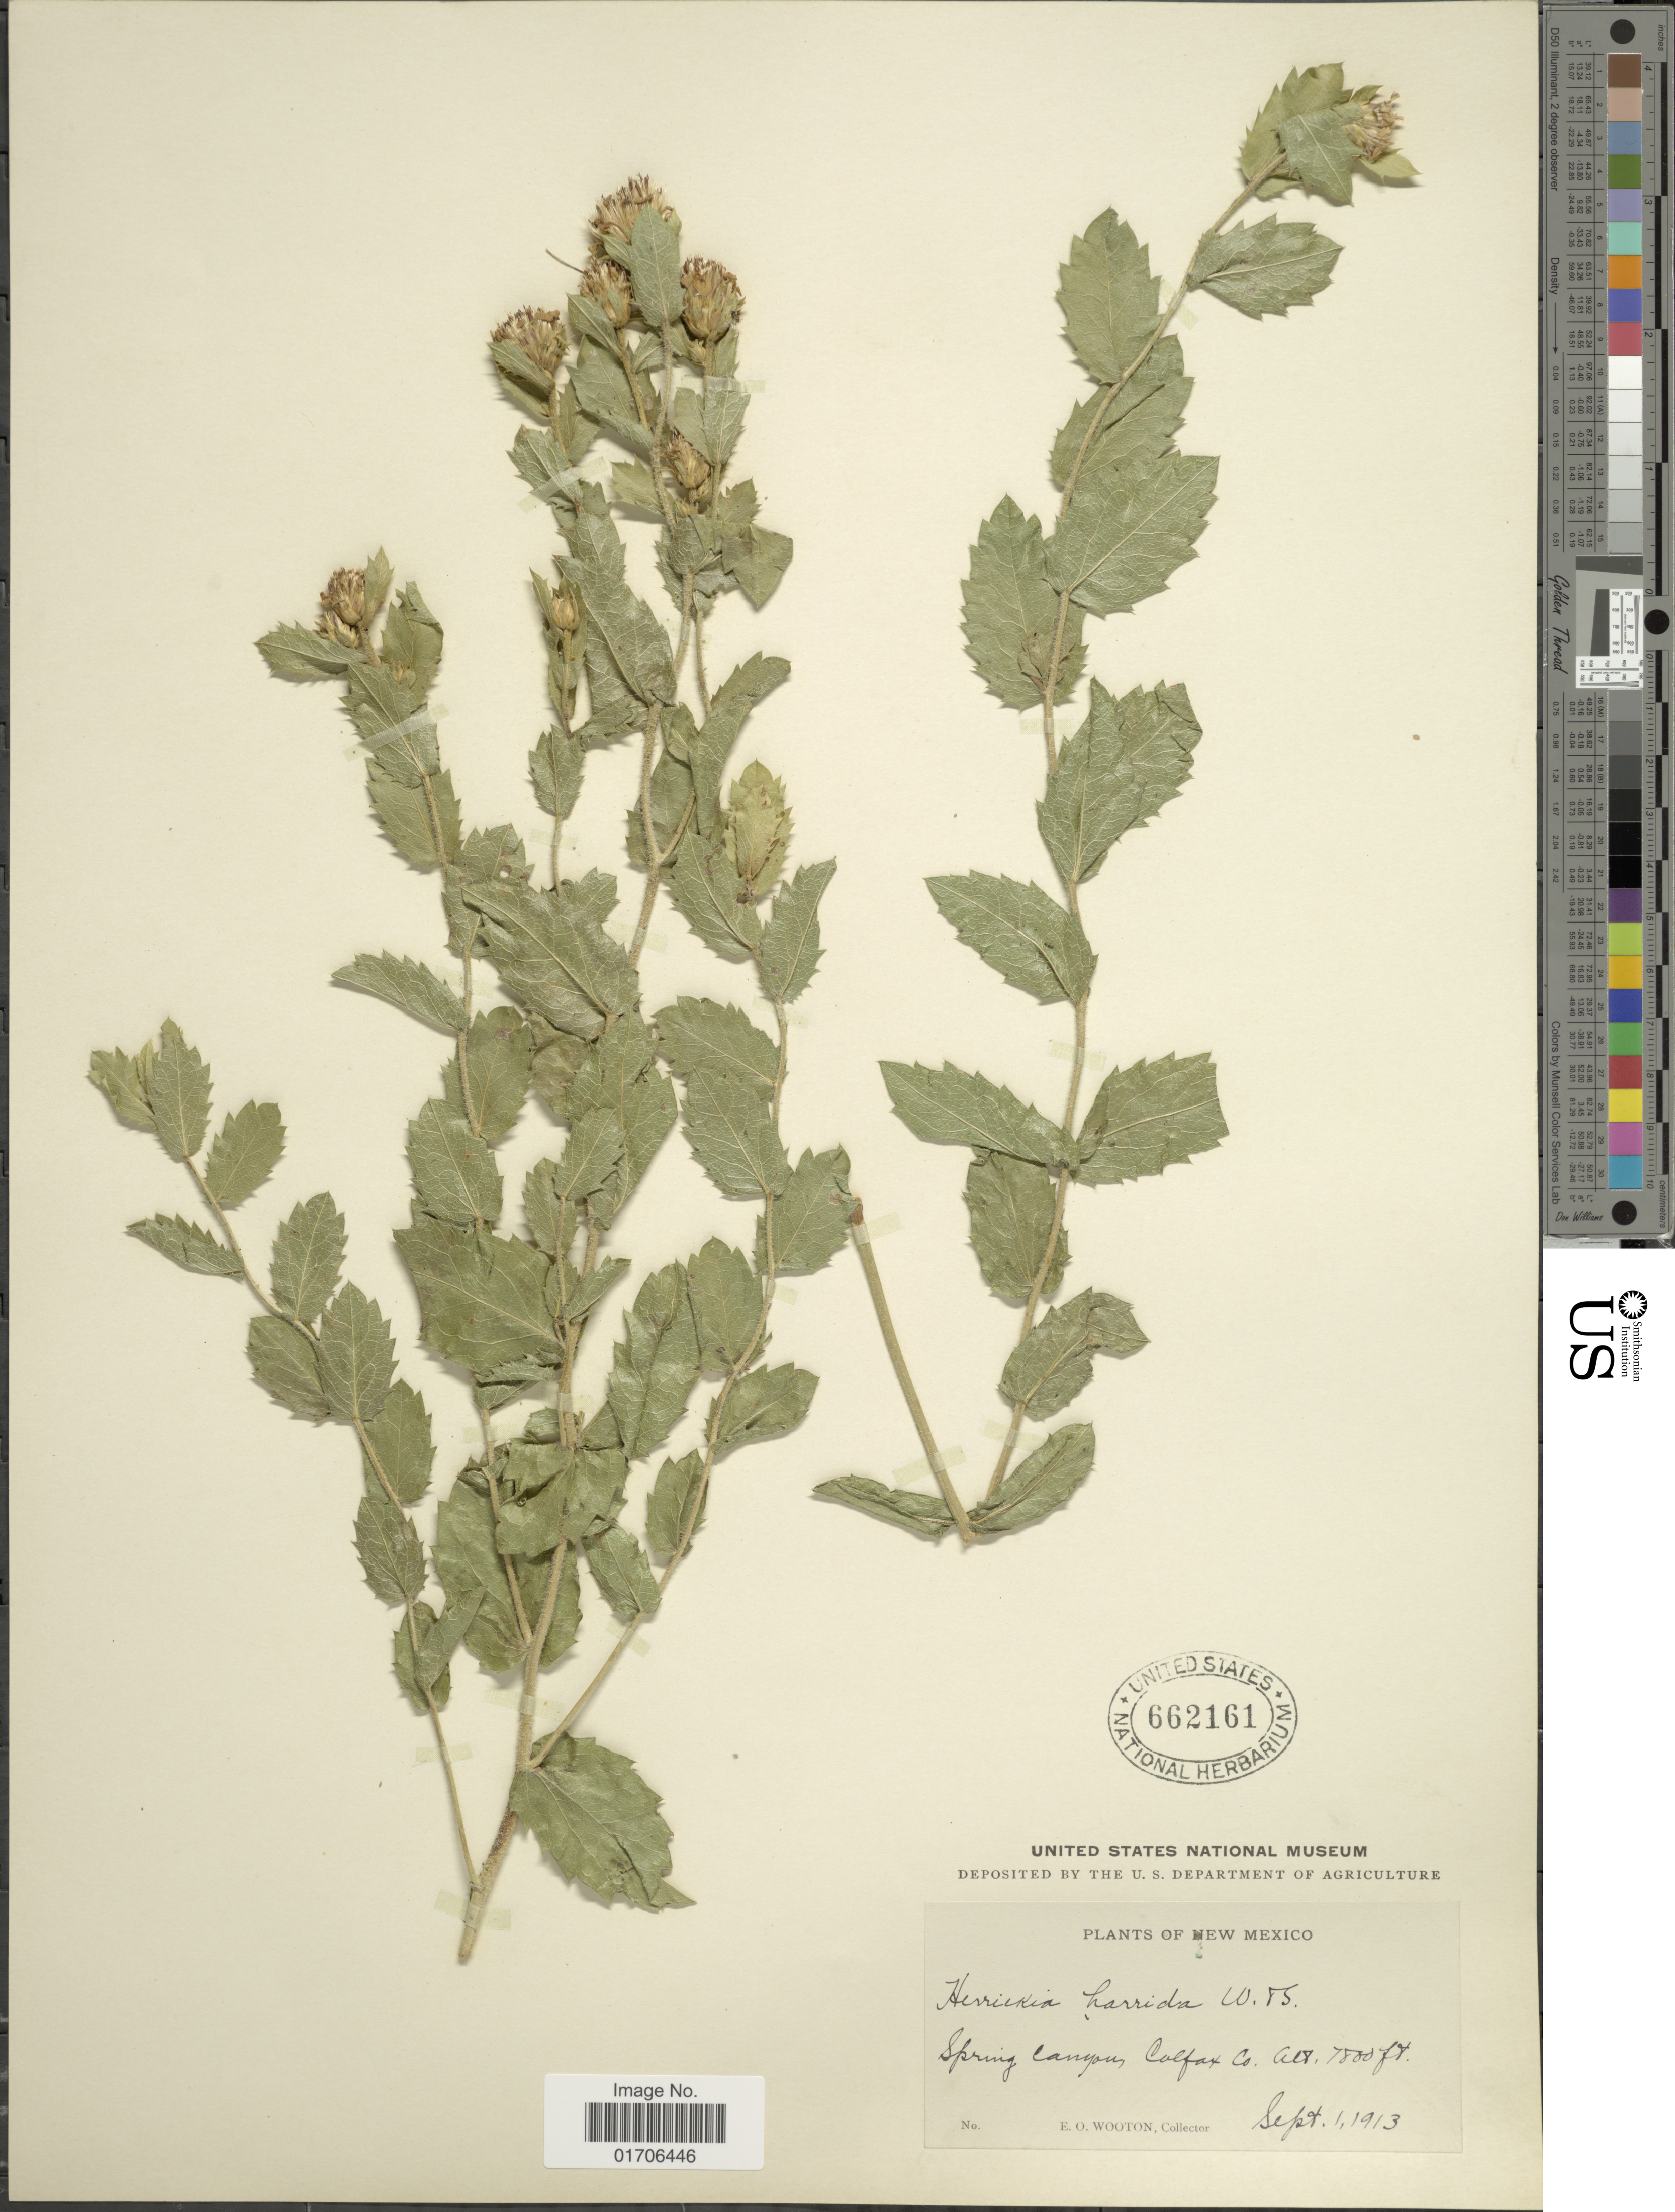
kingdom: Plantae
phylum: Tracheophyta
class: Magnoliopsida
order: Asterales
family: Asteraceae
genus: Eurybia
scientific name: Eurybia horrida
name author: (Wooton & Standl.) G.L. Nesom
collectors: E. O. Wooton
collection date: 1913-09-01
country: United States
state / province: New Mexico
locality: Spring Campus Colfax Co.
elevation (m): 2377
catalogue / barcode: US 662161